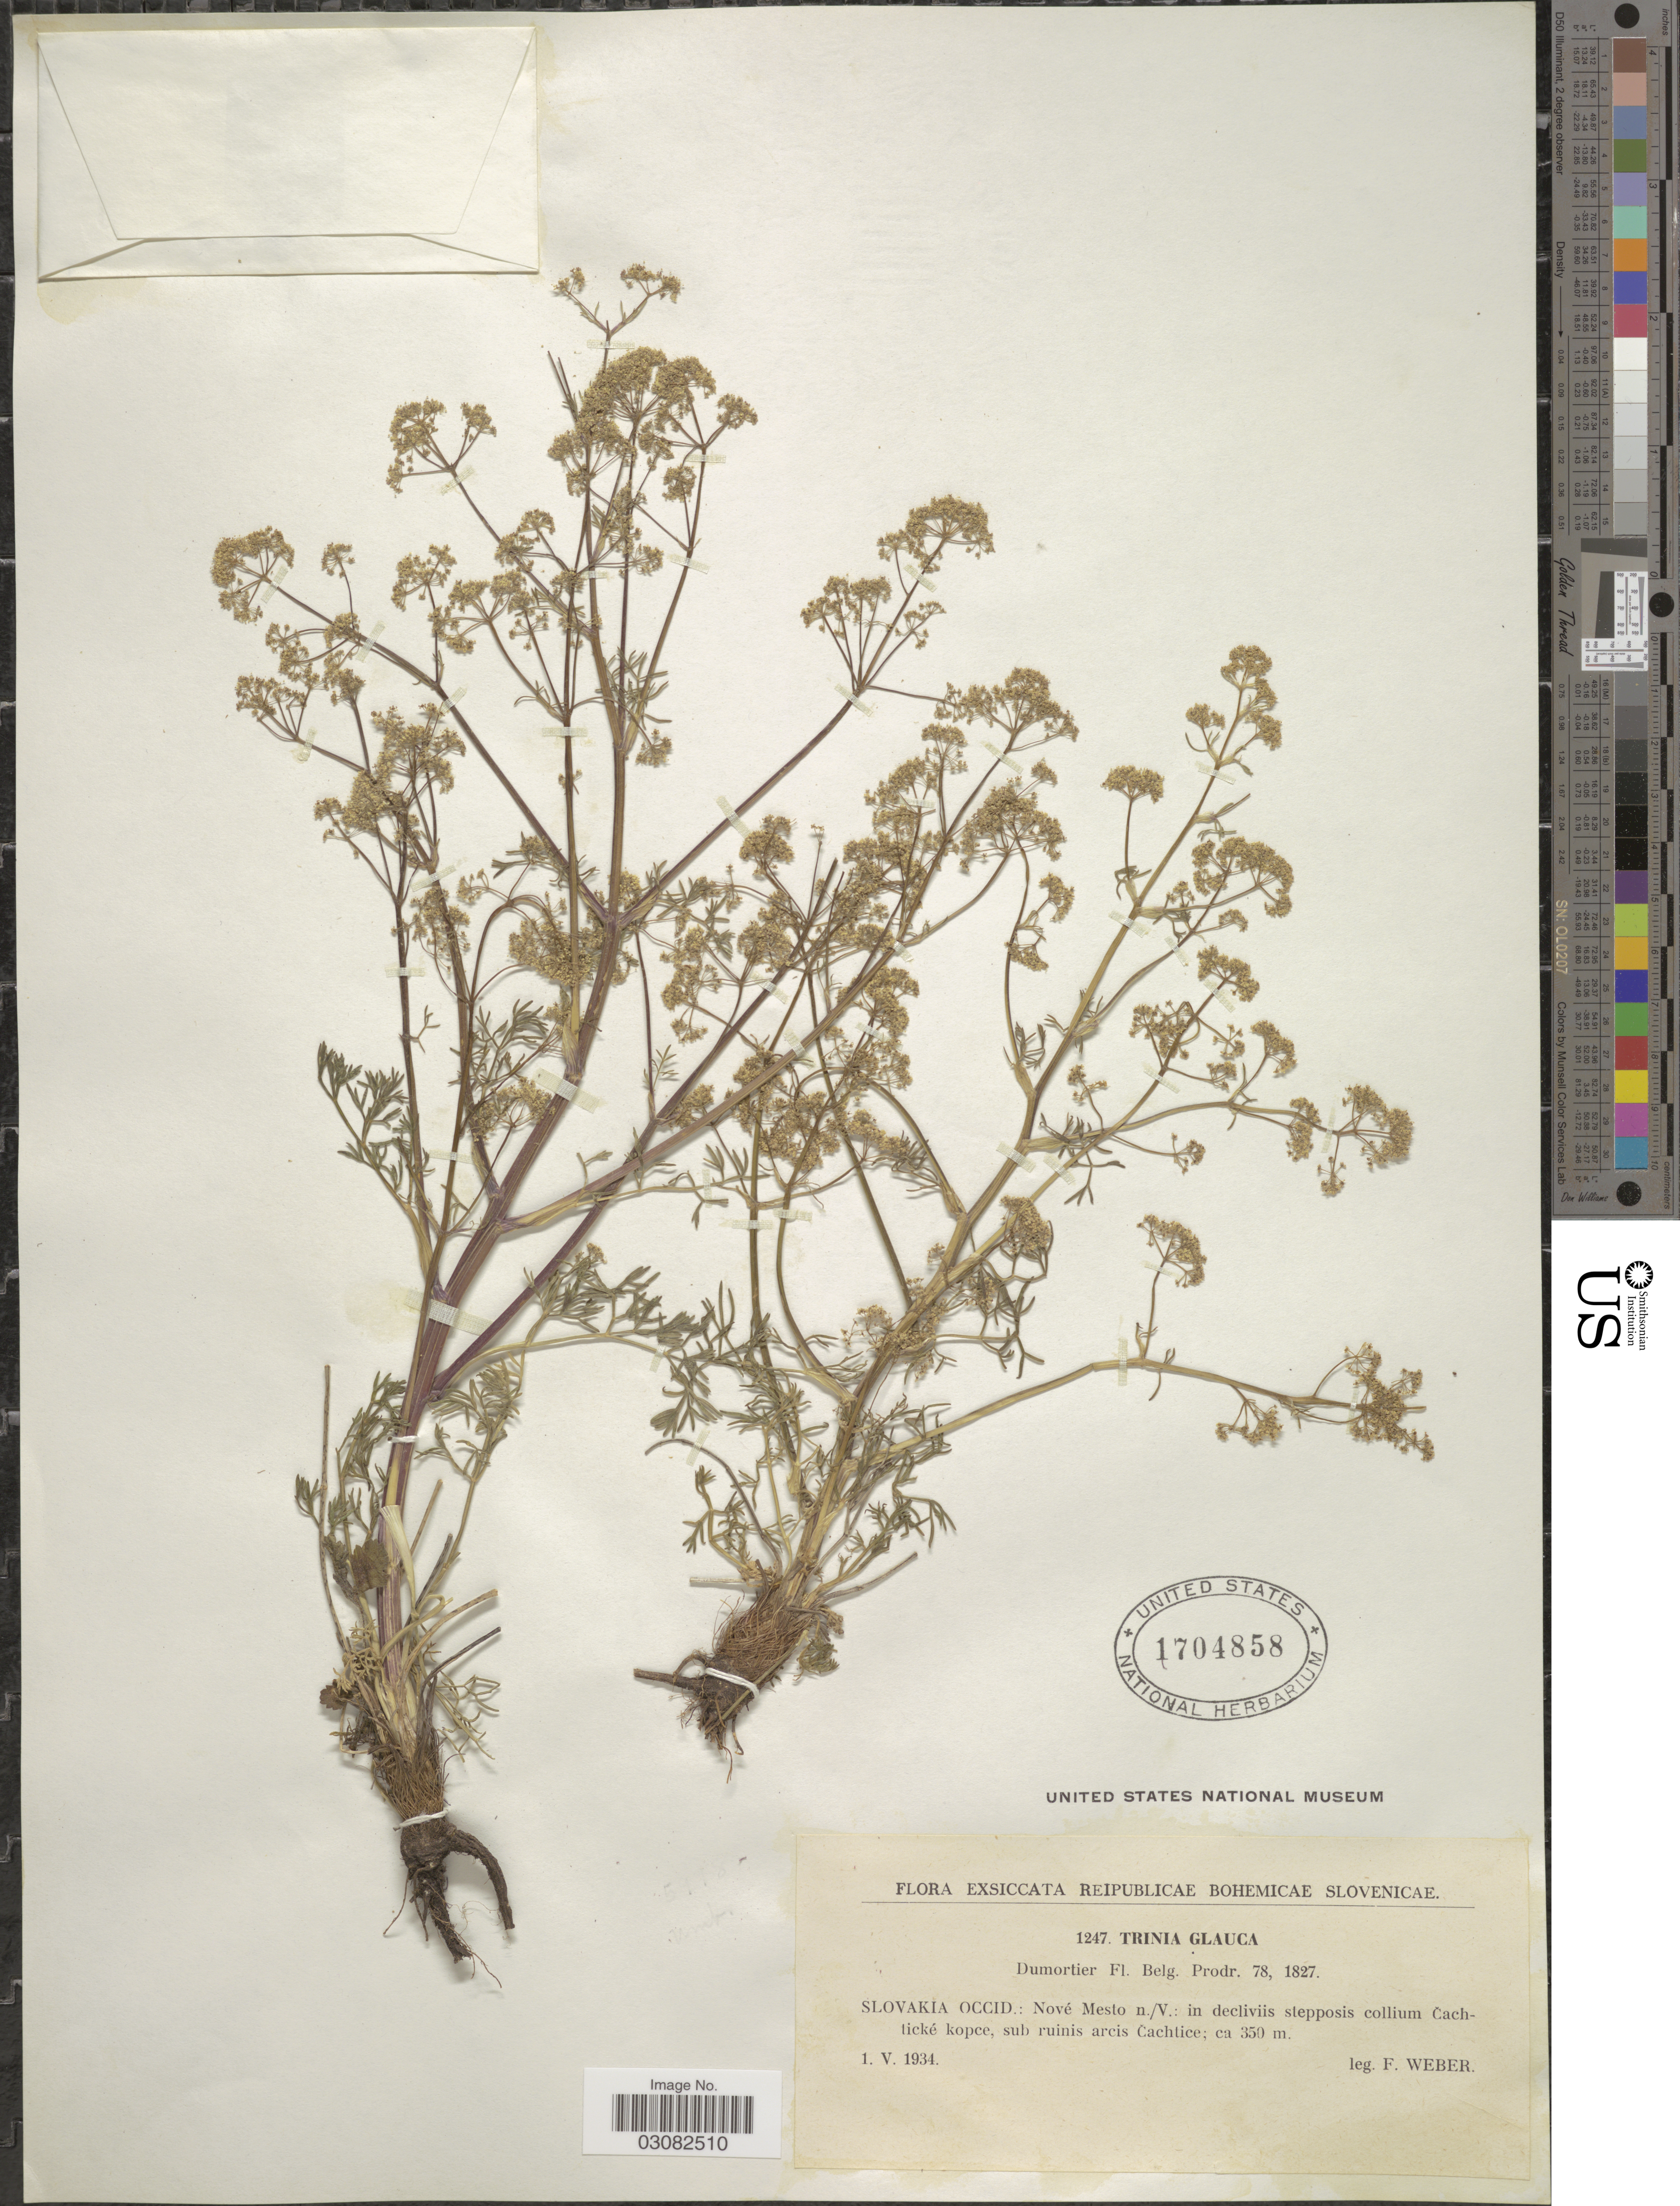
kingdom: Plantae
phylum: Tracheophyta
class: Magnoliopsida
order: Apiales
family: Apiaceae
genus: Trinia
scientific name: Trinia glauca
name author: (L.) Dumort.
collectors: F. Weber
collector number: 1247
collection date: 1934-05-01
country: Slovakia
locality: Reipublicae Bohemicae Slovenicae. Slovakia Occid.: Nové Mesto n./V.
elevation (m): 350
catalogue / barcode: US 1704858